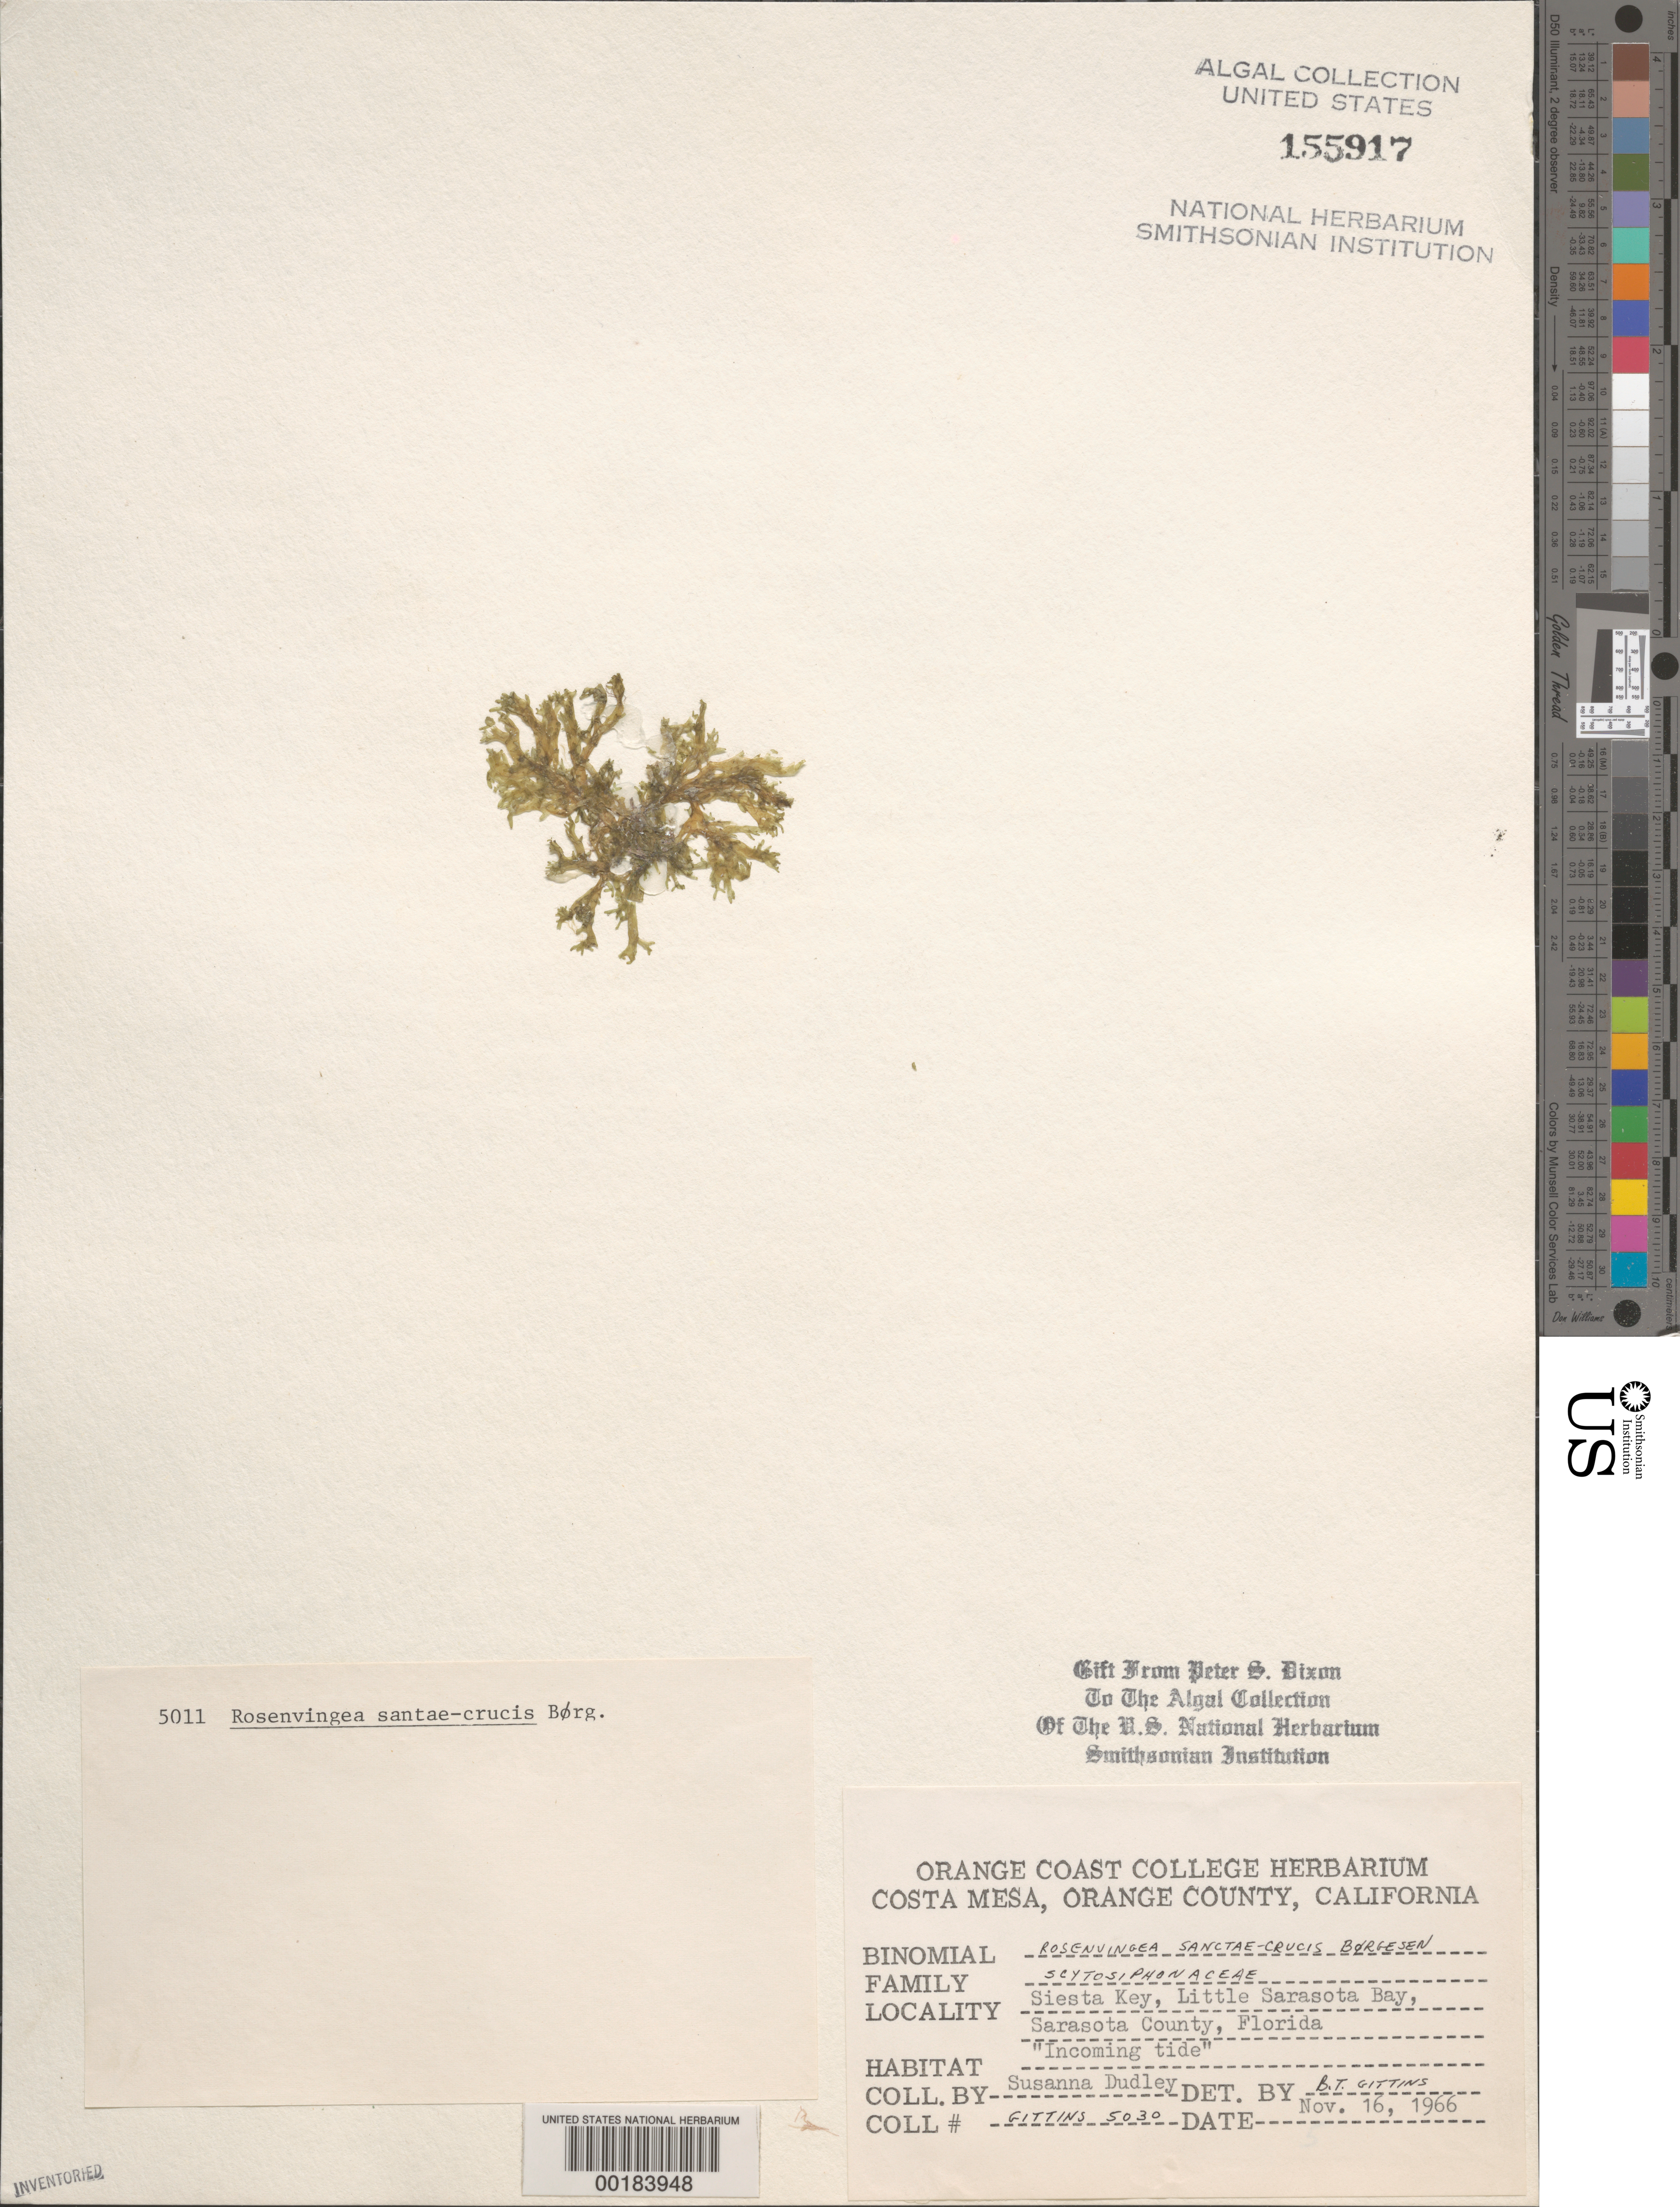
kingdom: Chromista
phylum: Ochrophyta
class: Phaeophyceae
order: Scytosiphonales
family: Scytosiphonaceae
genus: Rosenvingea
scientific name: Rosenvingea sanctae-crucis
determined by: Gittins, B. T.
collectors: S. Dudley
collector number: BTG 5030 & PSD 5011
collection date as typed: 16 Nov 1966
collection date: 1966-11-16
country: United States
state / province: Florida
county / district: Sarasota County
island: Siesta Key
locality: Little Sarasota Bay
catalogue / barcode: US 155917